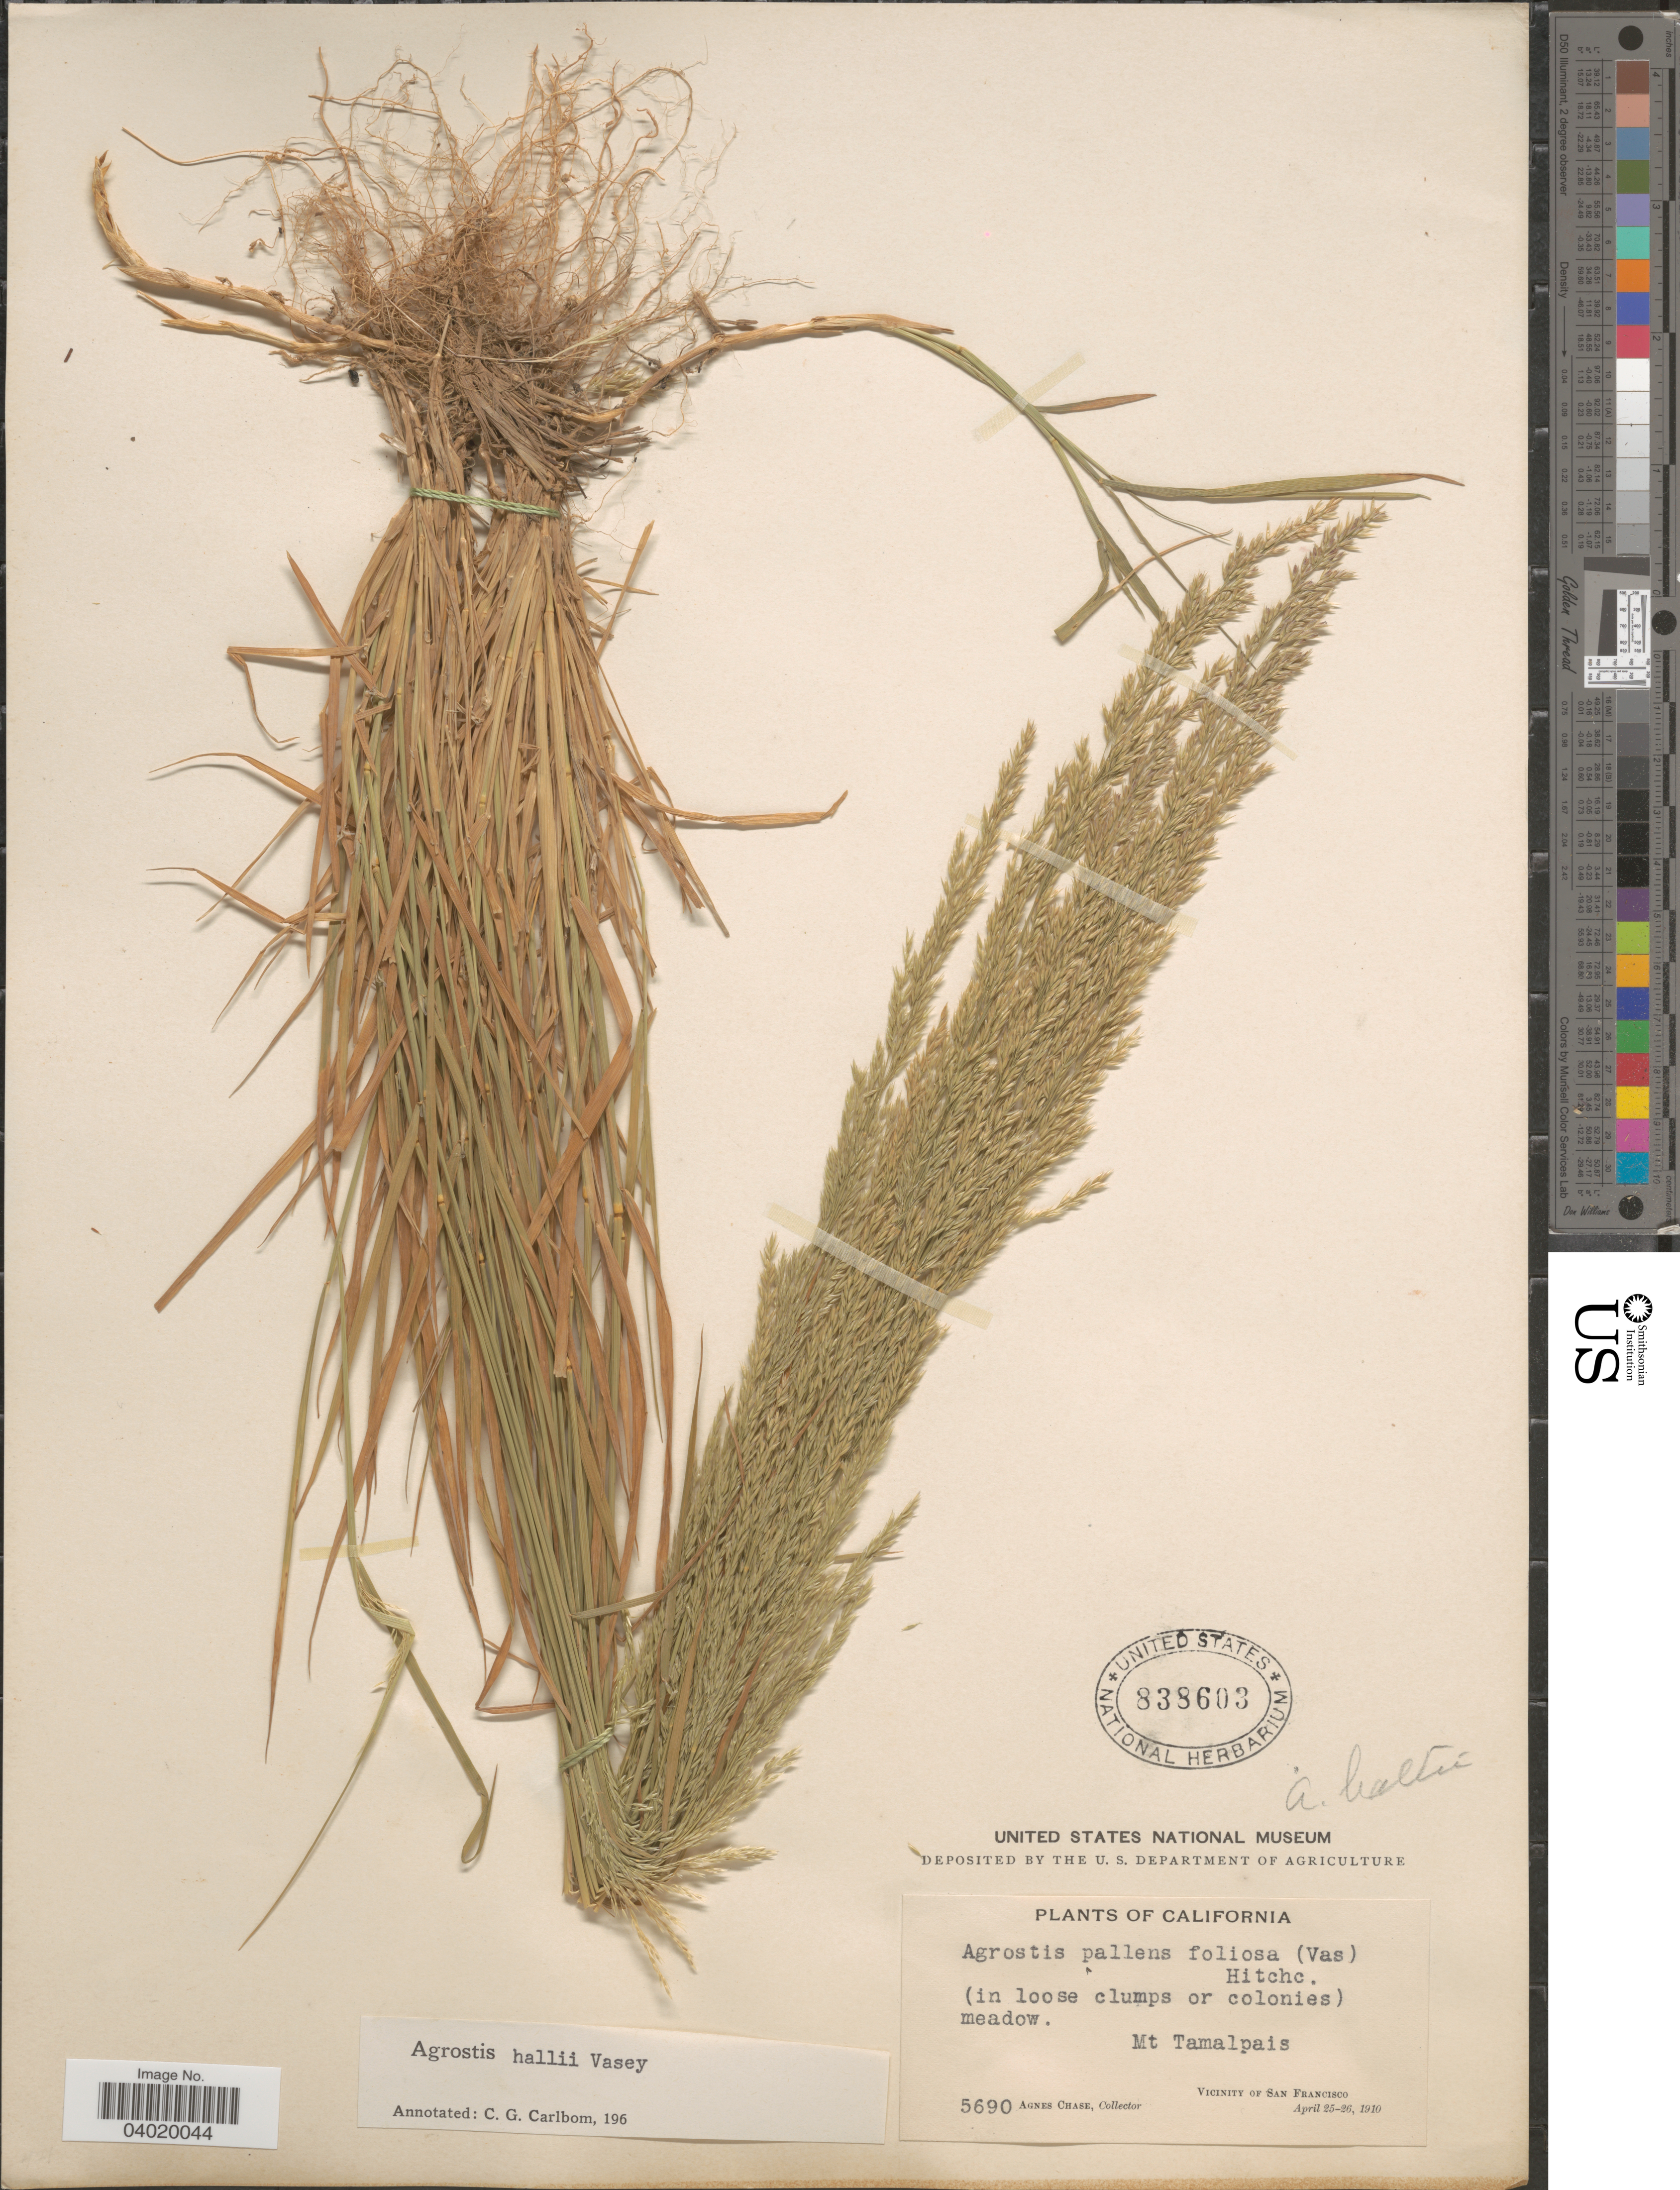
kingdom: Plantae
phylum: Tracheophyta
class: Liliopsida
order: Poales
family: Poaceae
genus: Agrostis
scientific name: Agrostis hallii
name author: Vasey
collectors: A. Chase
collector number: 5690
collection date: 1910-04-25/1910-04-26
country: United States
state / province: California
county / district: San Francisco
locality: Mt Tamalpais. Vicinity of San Francisco.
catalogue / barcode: US 838603